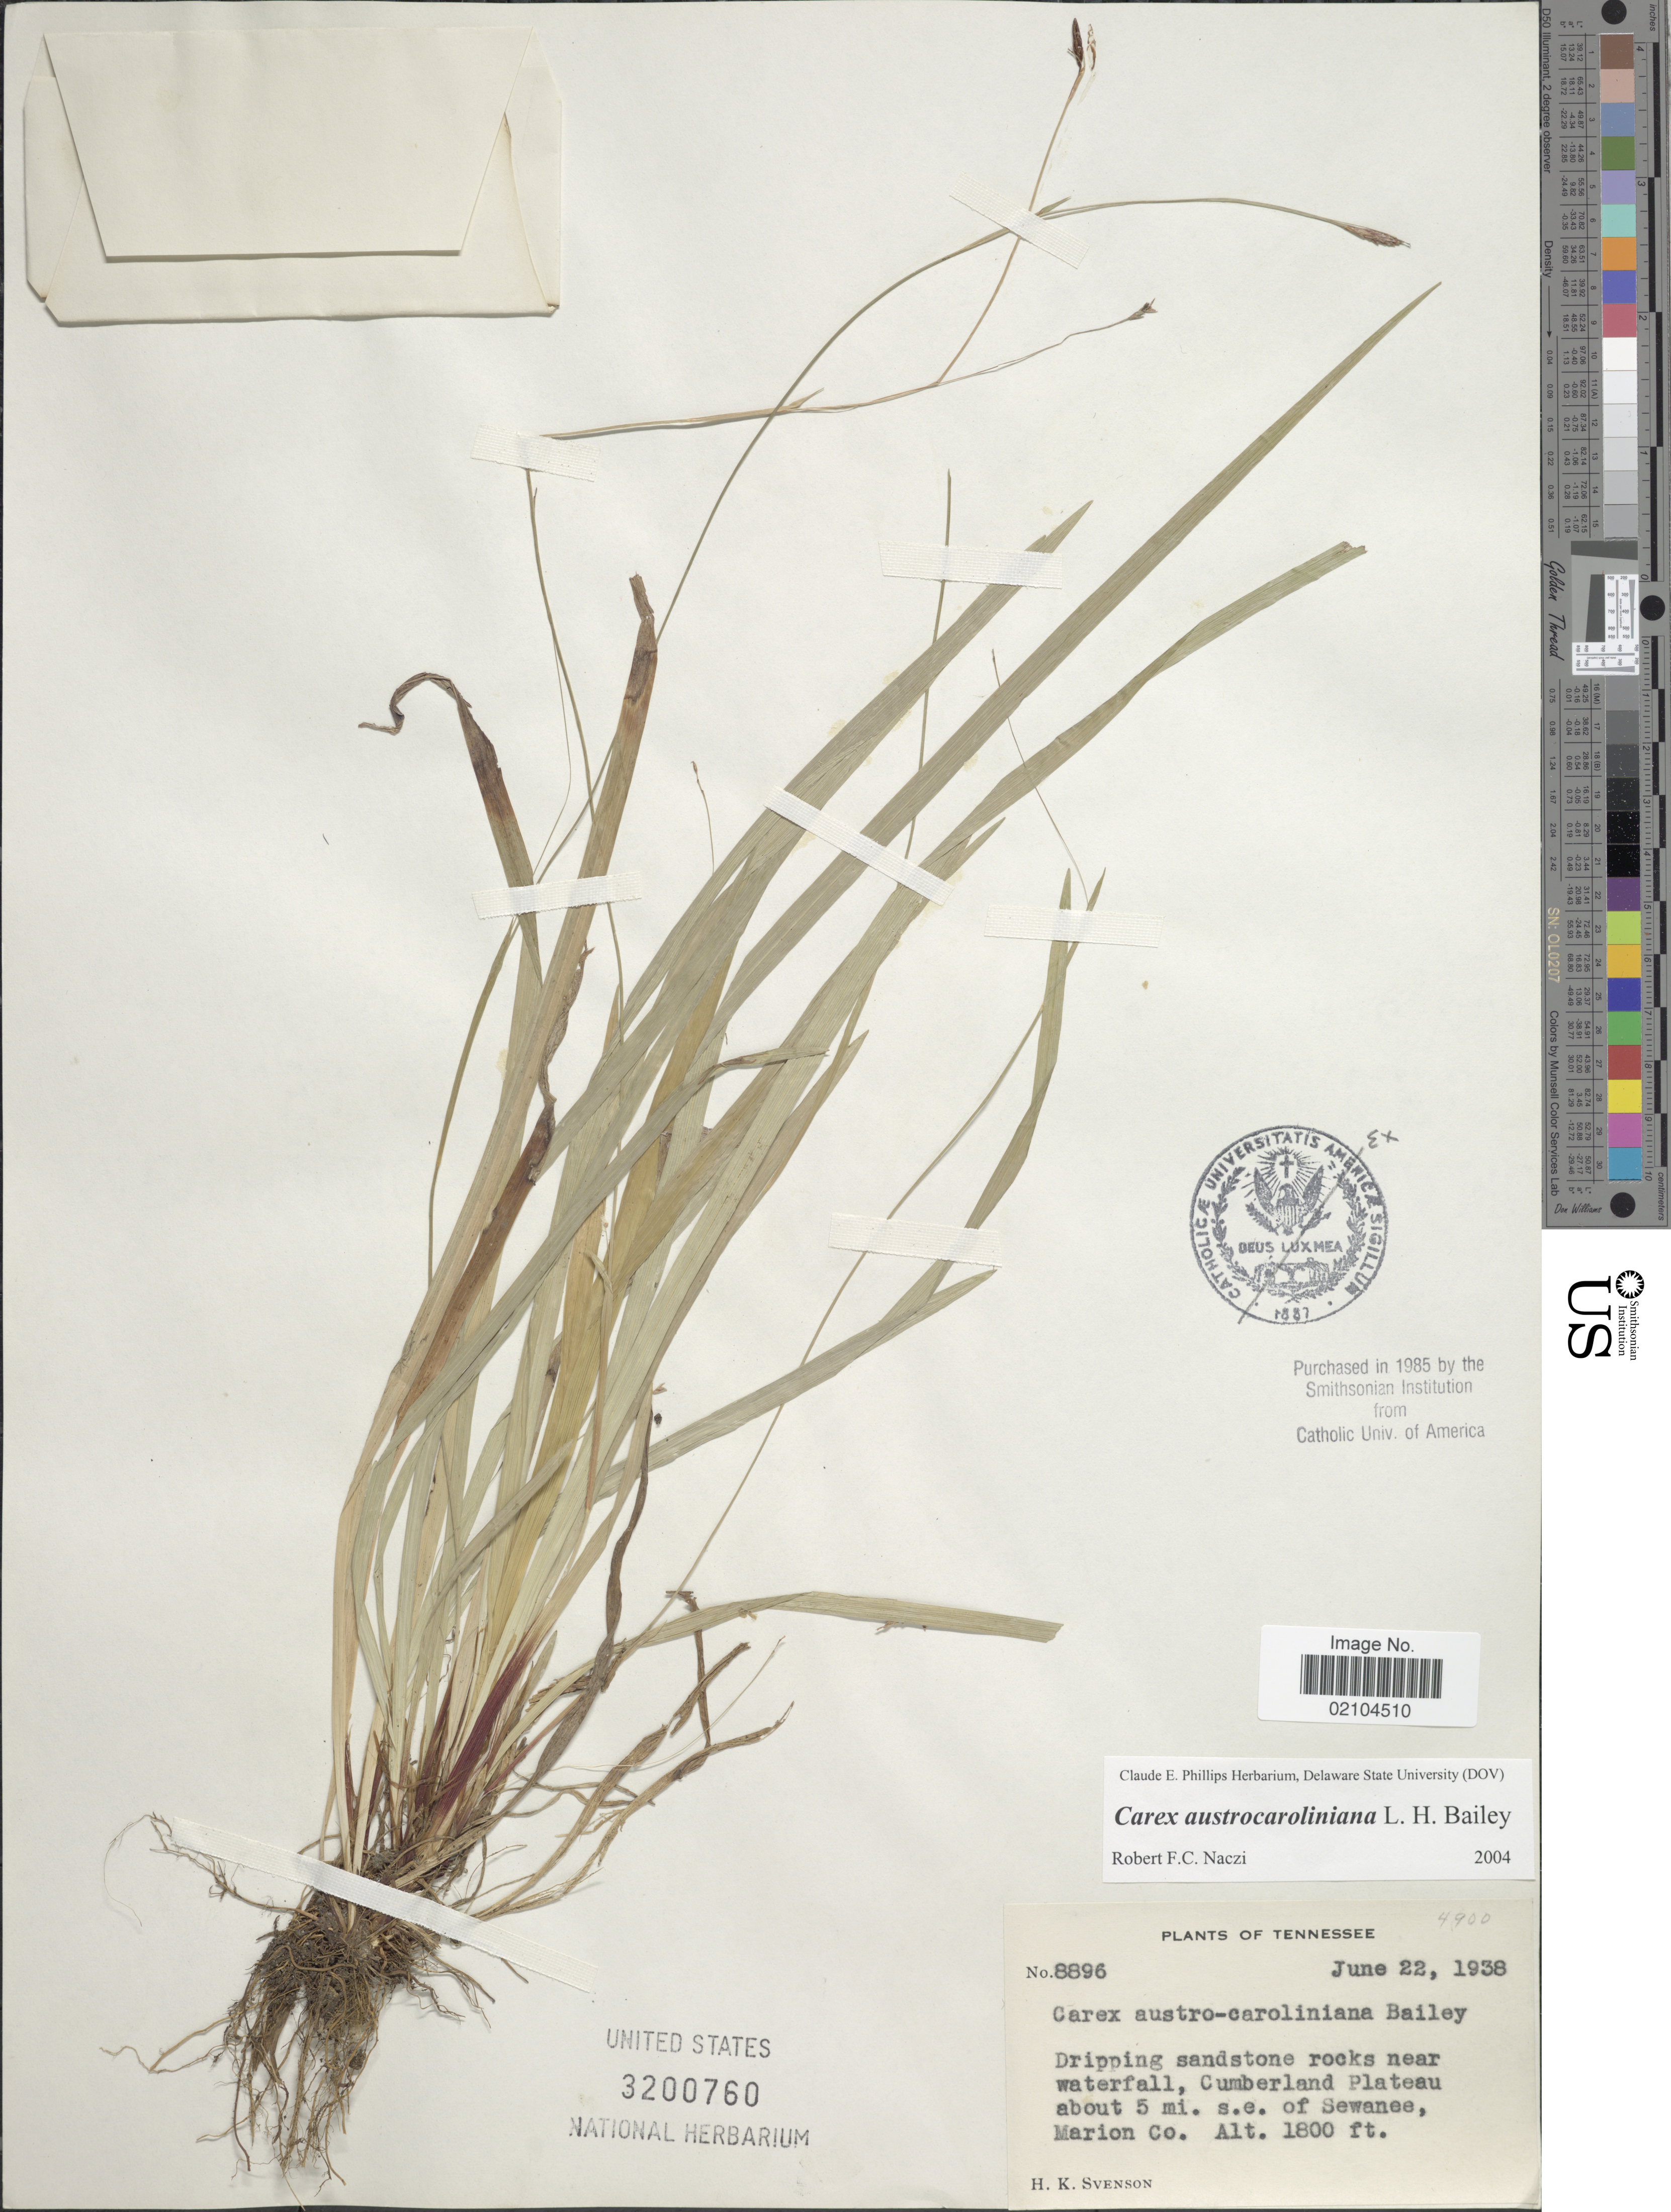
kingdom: Plantae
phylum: Tracheophyta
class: Liliopsida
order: Poales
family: Cyperaceae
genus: Carex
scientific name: Carex austrocaroliniana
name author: L.H. Bailey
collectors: H. K. Svenson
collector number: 8896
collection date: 1938-06-22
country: United States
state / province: Tennessee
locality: Dripping sandstone rocks near waterfall, Cumberland Plateau about 5 mi. s.e. of Sewanee, Marion Co.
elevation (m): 549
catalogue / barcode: US 3200760